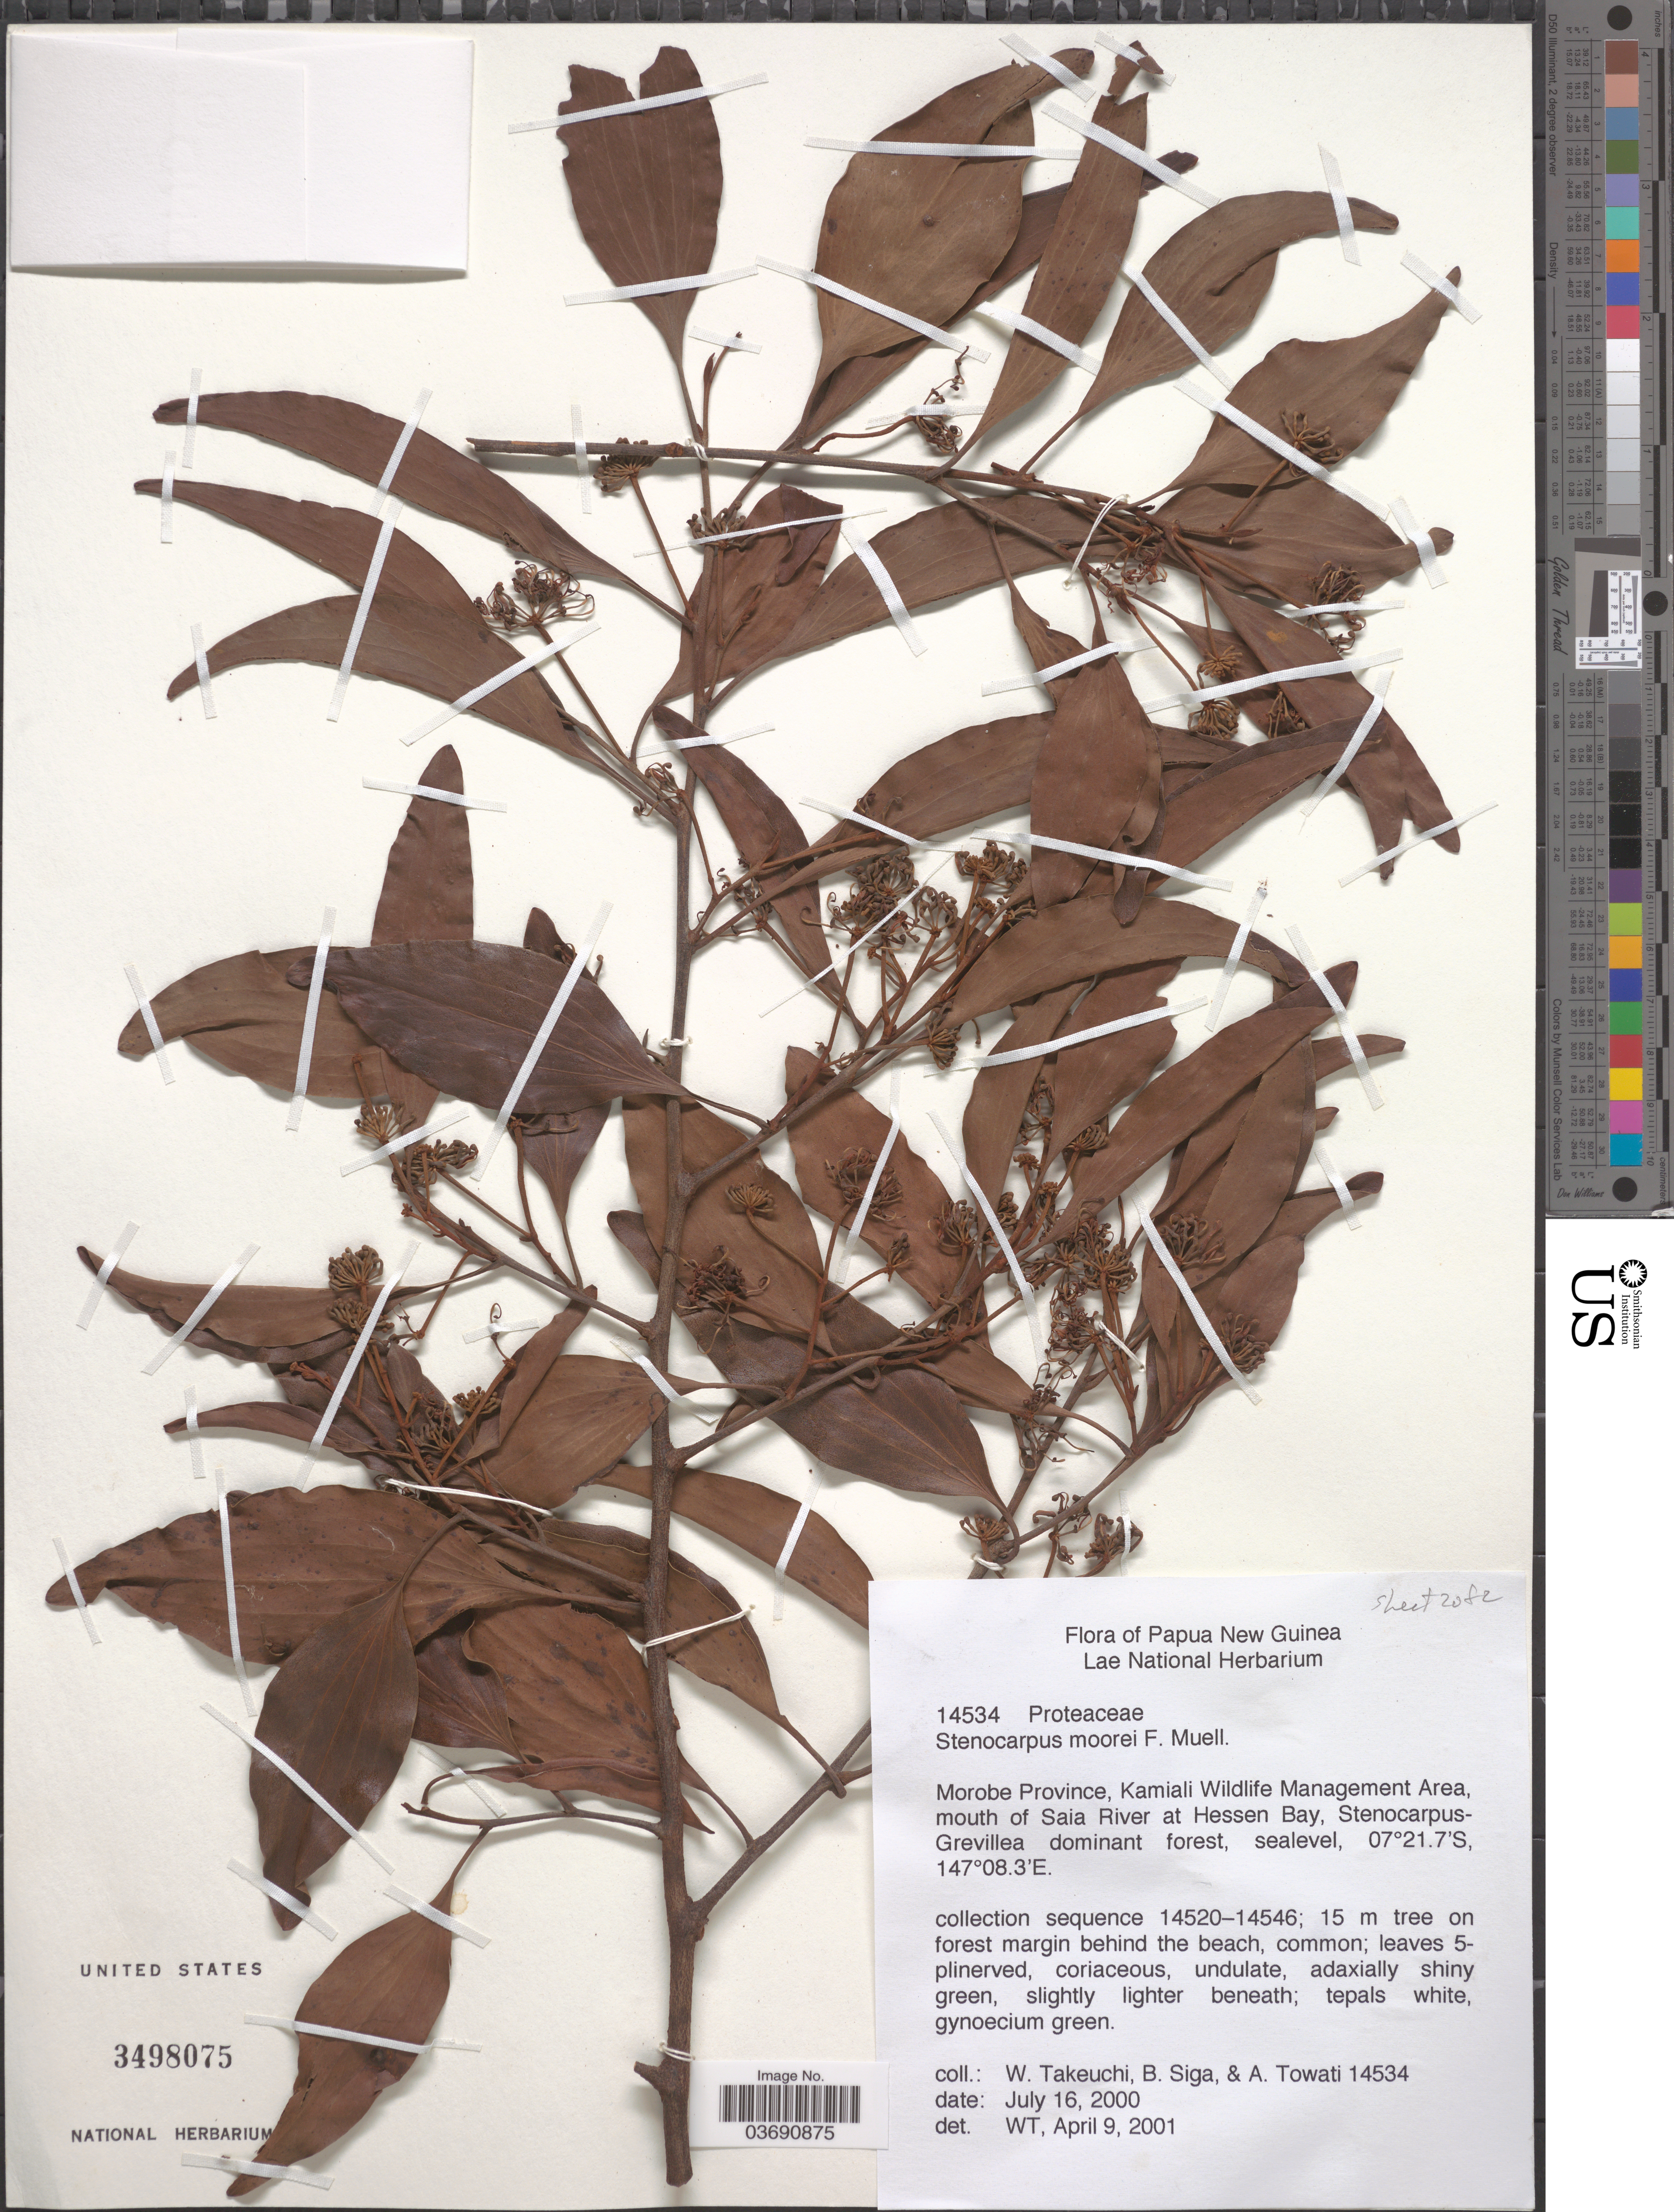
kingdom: Plantae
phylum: Tracheophyta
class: Magnoliopsida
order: Proteales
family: Proteaceae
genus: Stenocarpus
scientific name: Stenocarpus moorei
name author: F. Muell.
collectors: W. Takeuchi, B. Siga & A. Towati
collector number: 14534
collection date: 2000-07-16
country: Papua New Guinea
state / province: Morobe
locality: Kamiali Wildlife Management Area, mouth of Saia River at Hessen Bay.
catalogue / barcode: US 3498075